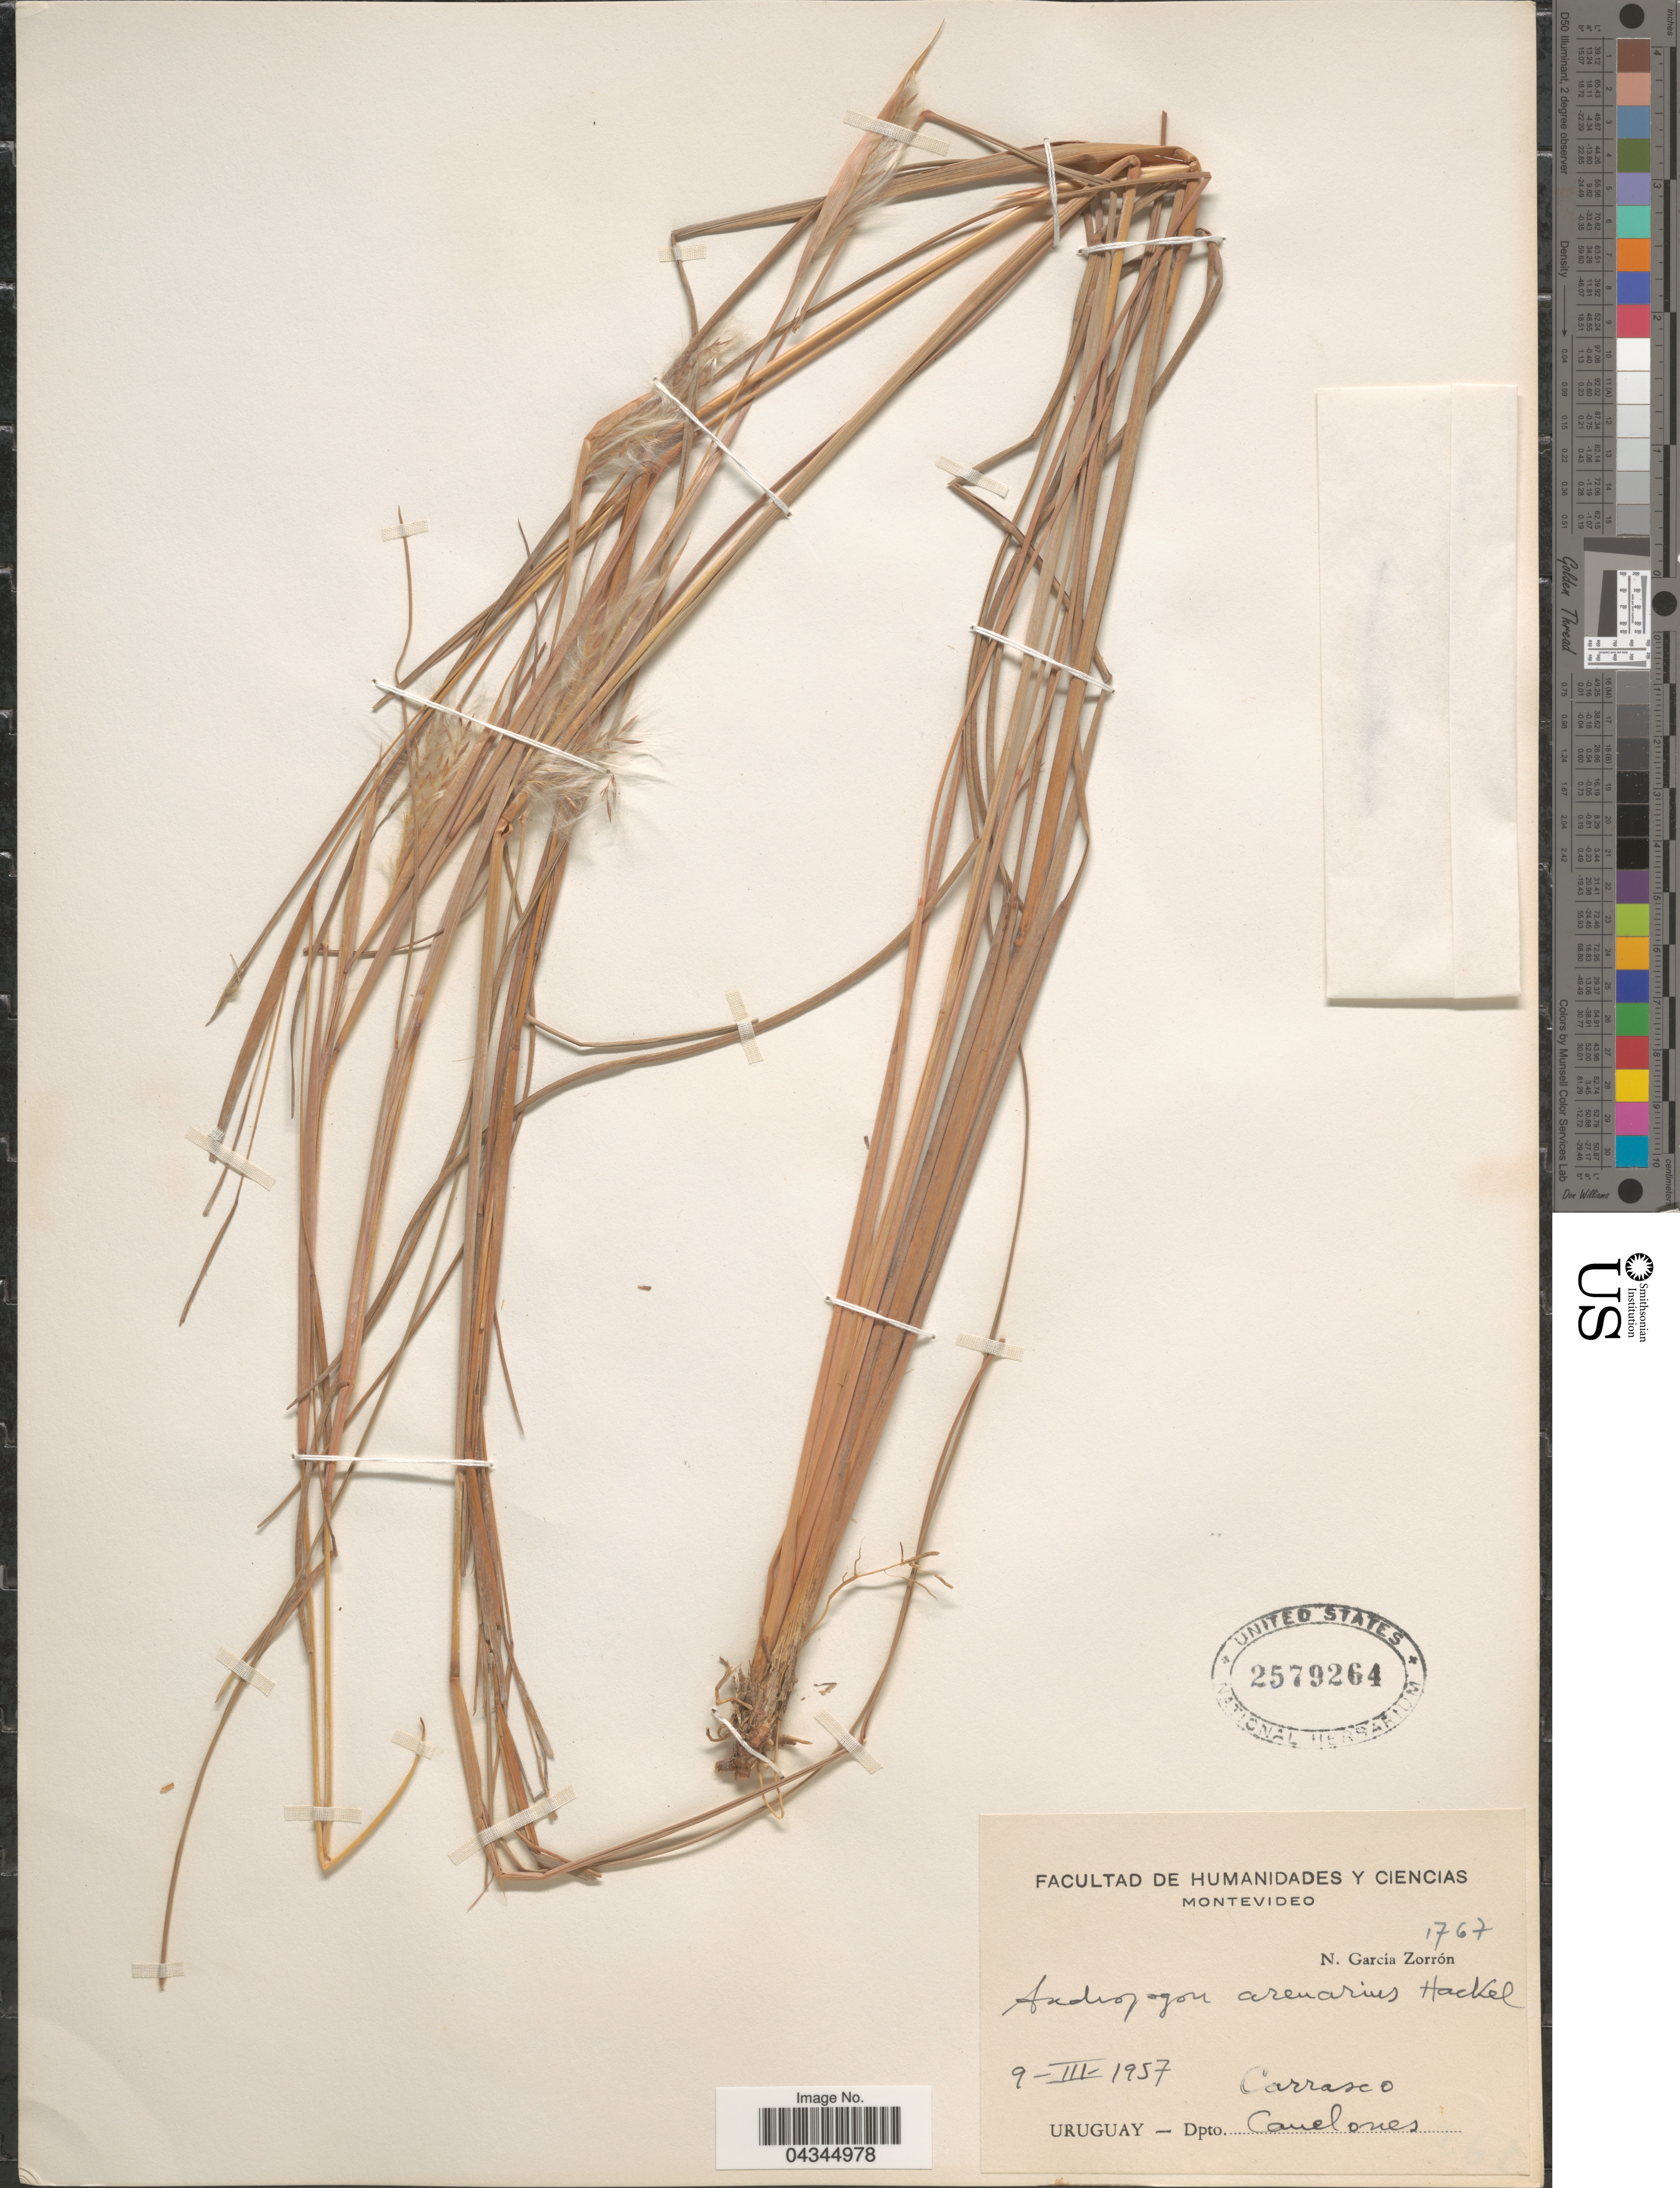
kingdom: Plantae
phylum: Tracheophyta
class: Liliopsida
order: Poales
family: Poaceae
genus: Andropogon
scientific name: Andropogon arenarius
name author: Hack.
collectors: N. Garcia Zorron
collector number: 1767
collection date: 1957-03-09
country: Uruguay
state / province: Canelones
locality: Carrasco. Dpto. Canelones.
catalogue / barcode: US 2579264